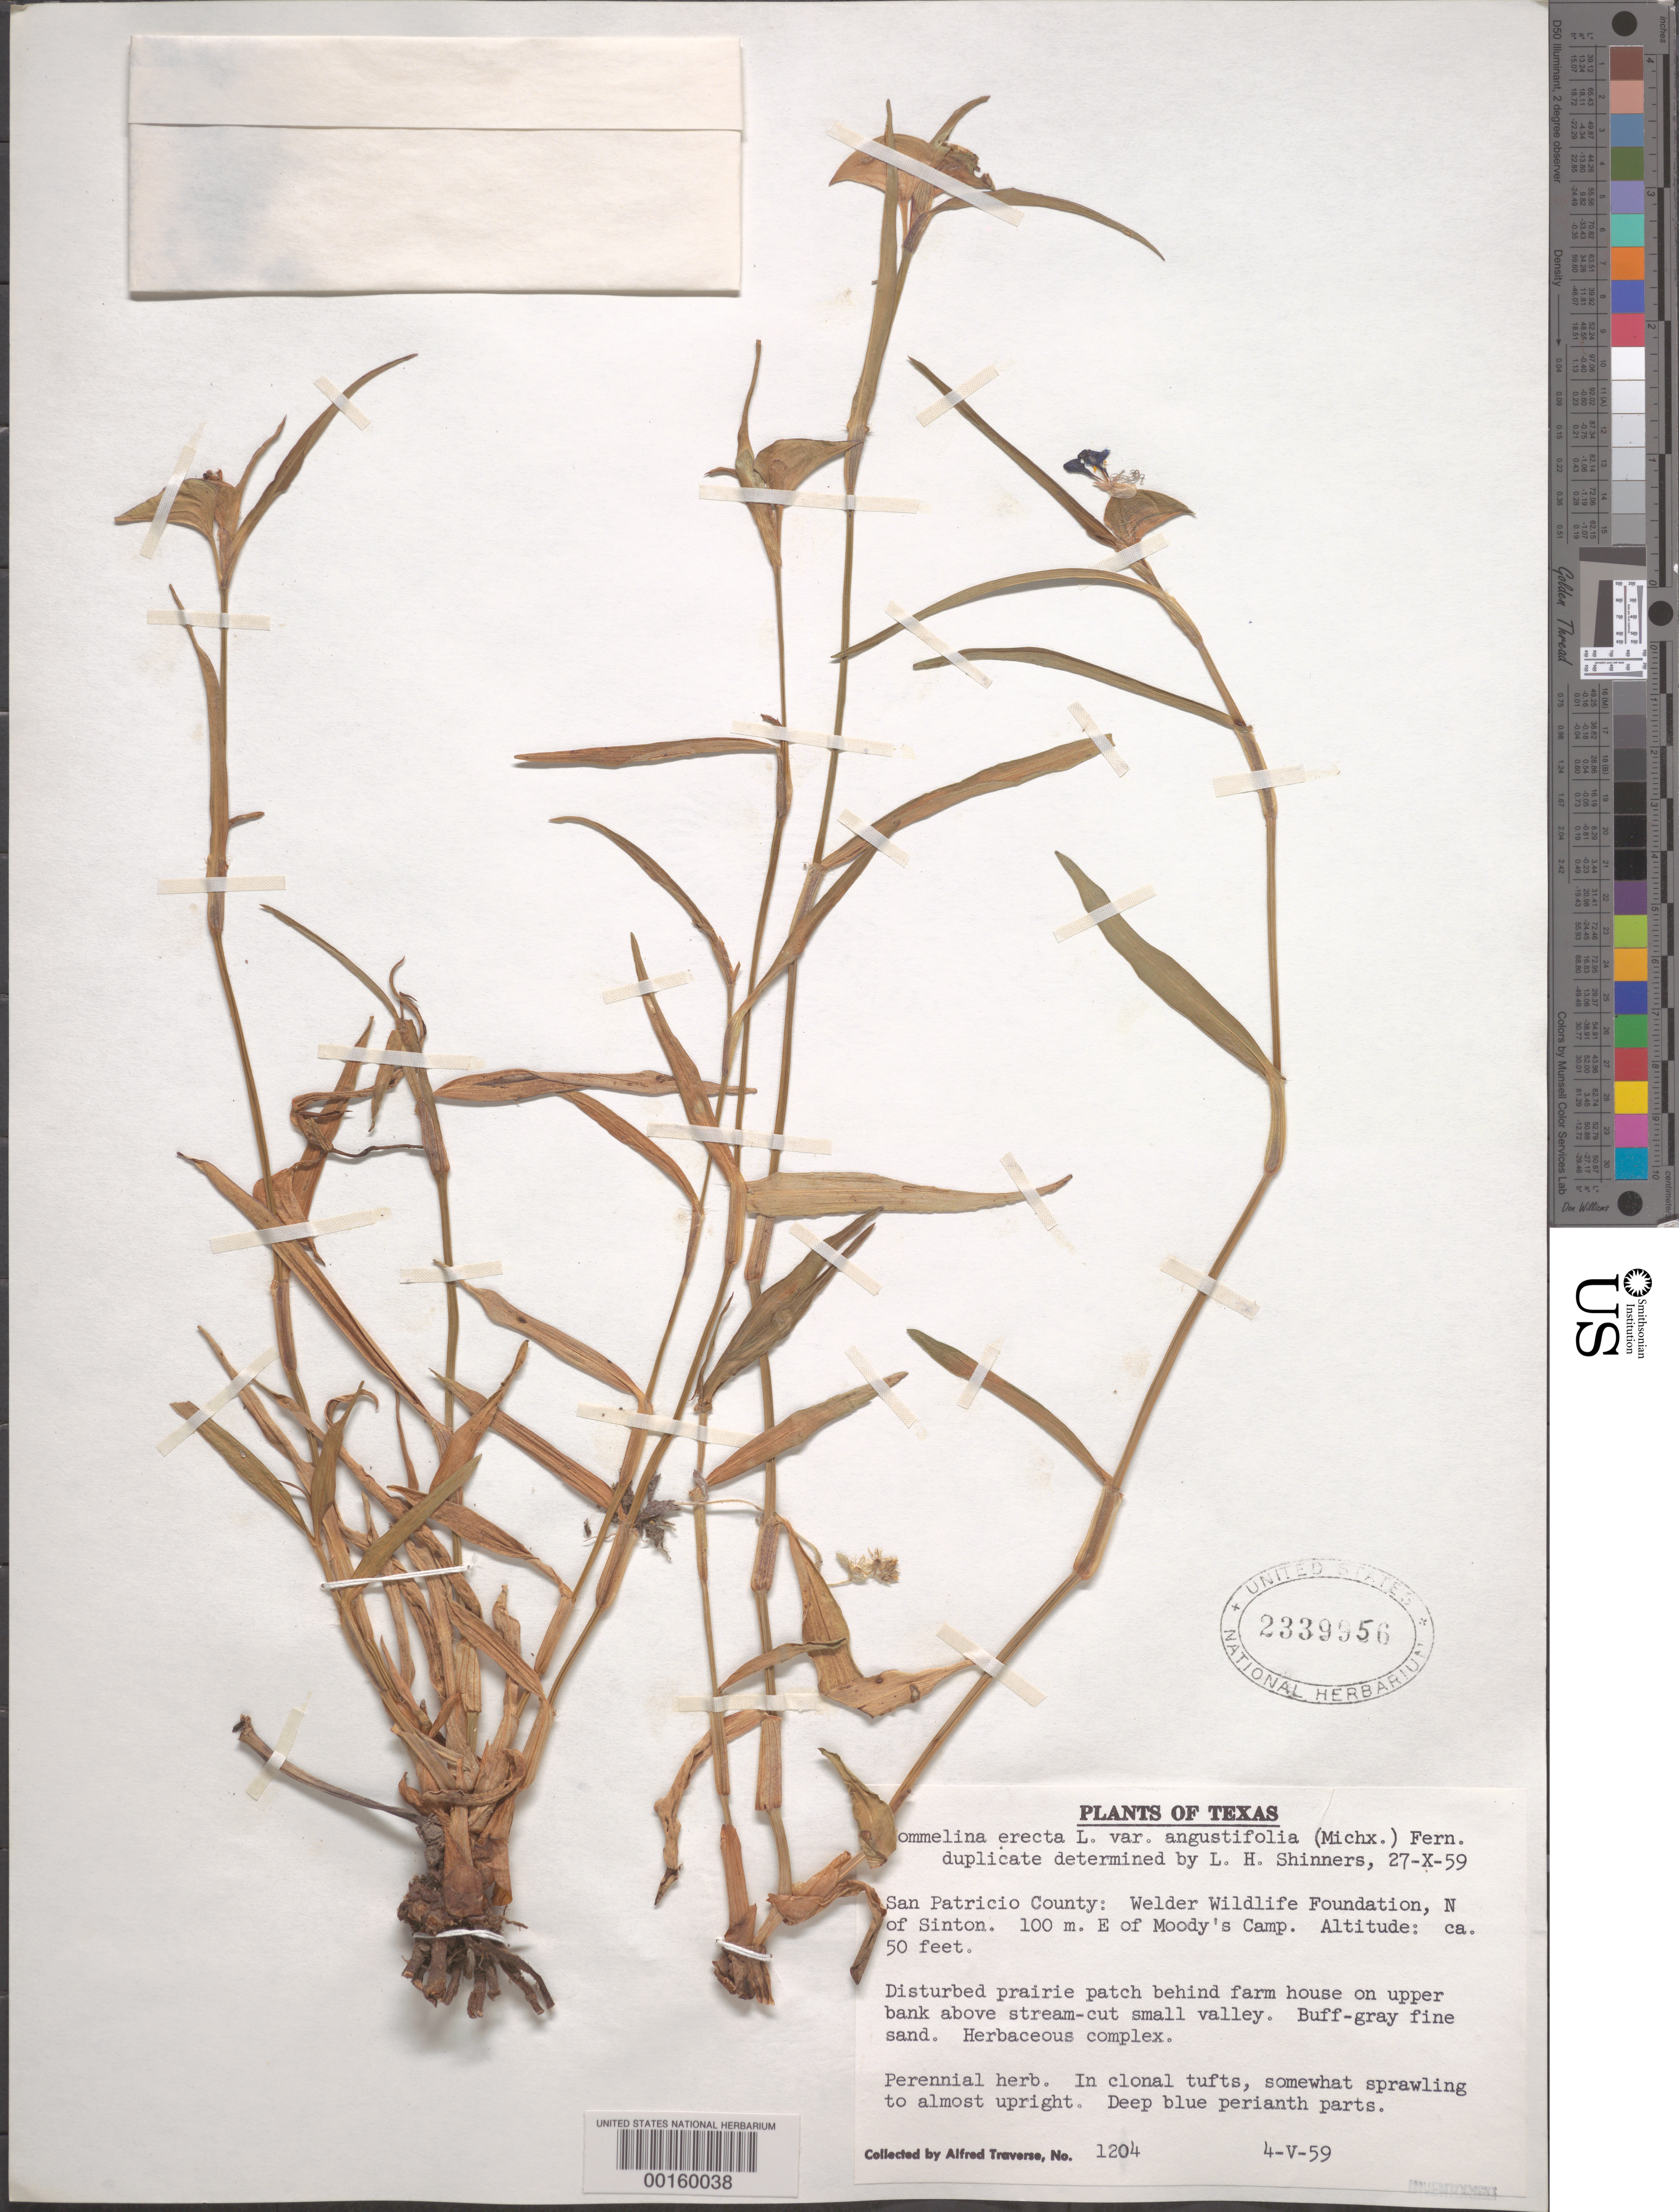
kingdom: Plantae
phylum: Tracheophyta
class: Liliopsida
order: Commelinales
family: Commelinaceae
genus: Commelina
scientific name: Commelina erecta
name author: L.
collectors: A. Traverse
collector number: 1204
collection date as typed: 04 May 1959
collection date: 1959-05-04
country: United States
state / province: Texas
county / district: San Patricio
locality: Welder wildlife foundation, n of sinton 100 mi e of moody's camp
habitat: Disturbed prairie patch; upper bank above stream, fine sand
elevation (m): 15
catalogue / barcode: US 2339956